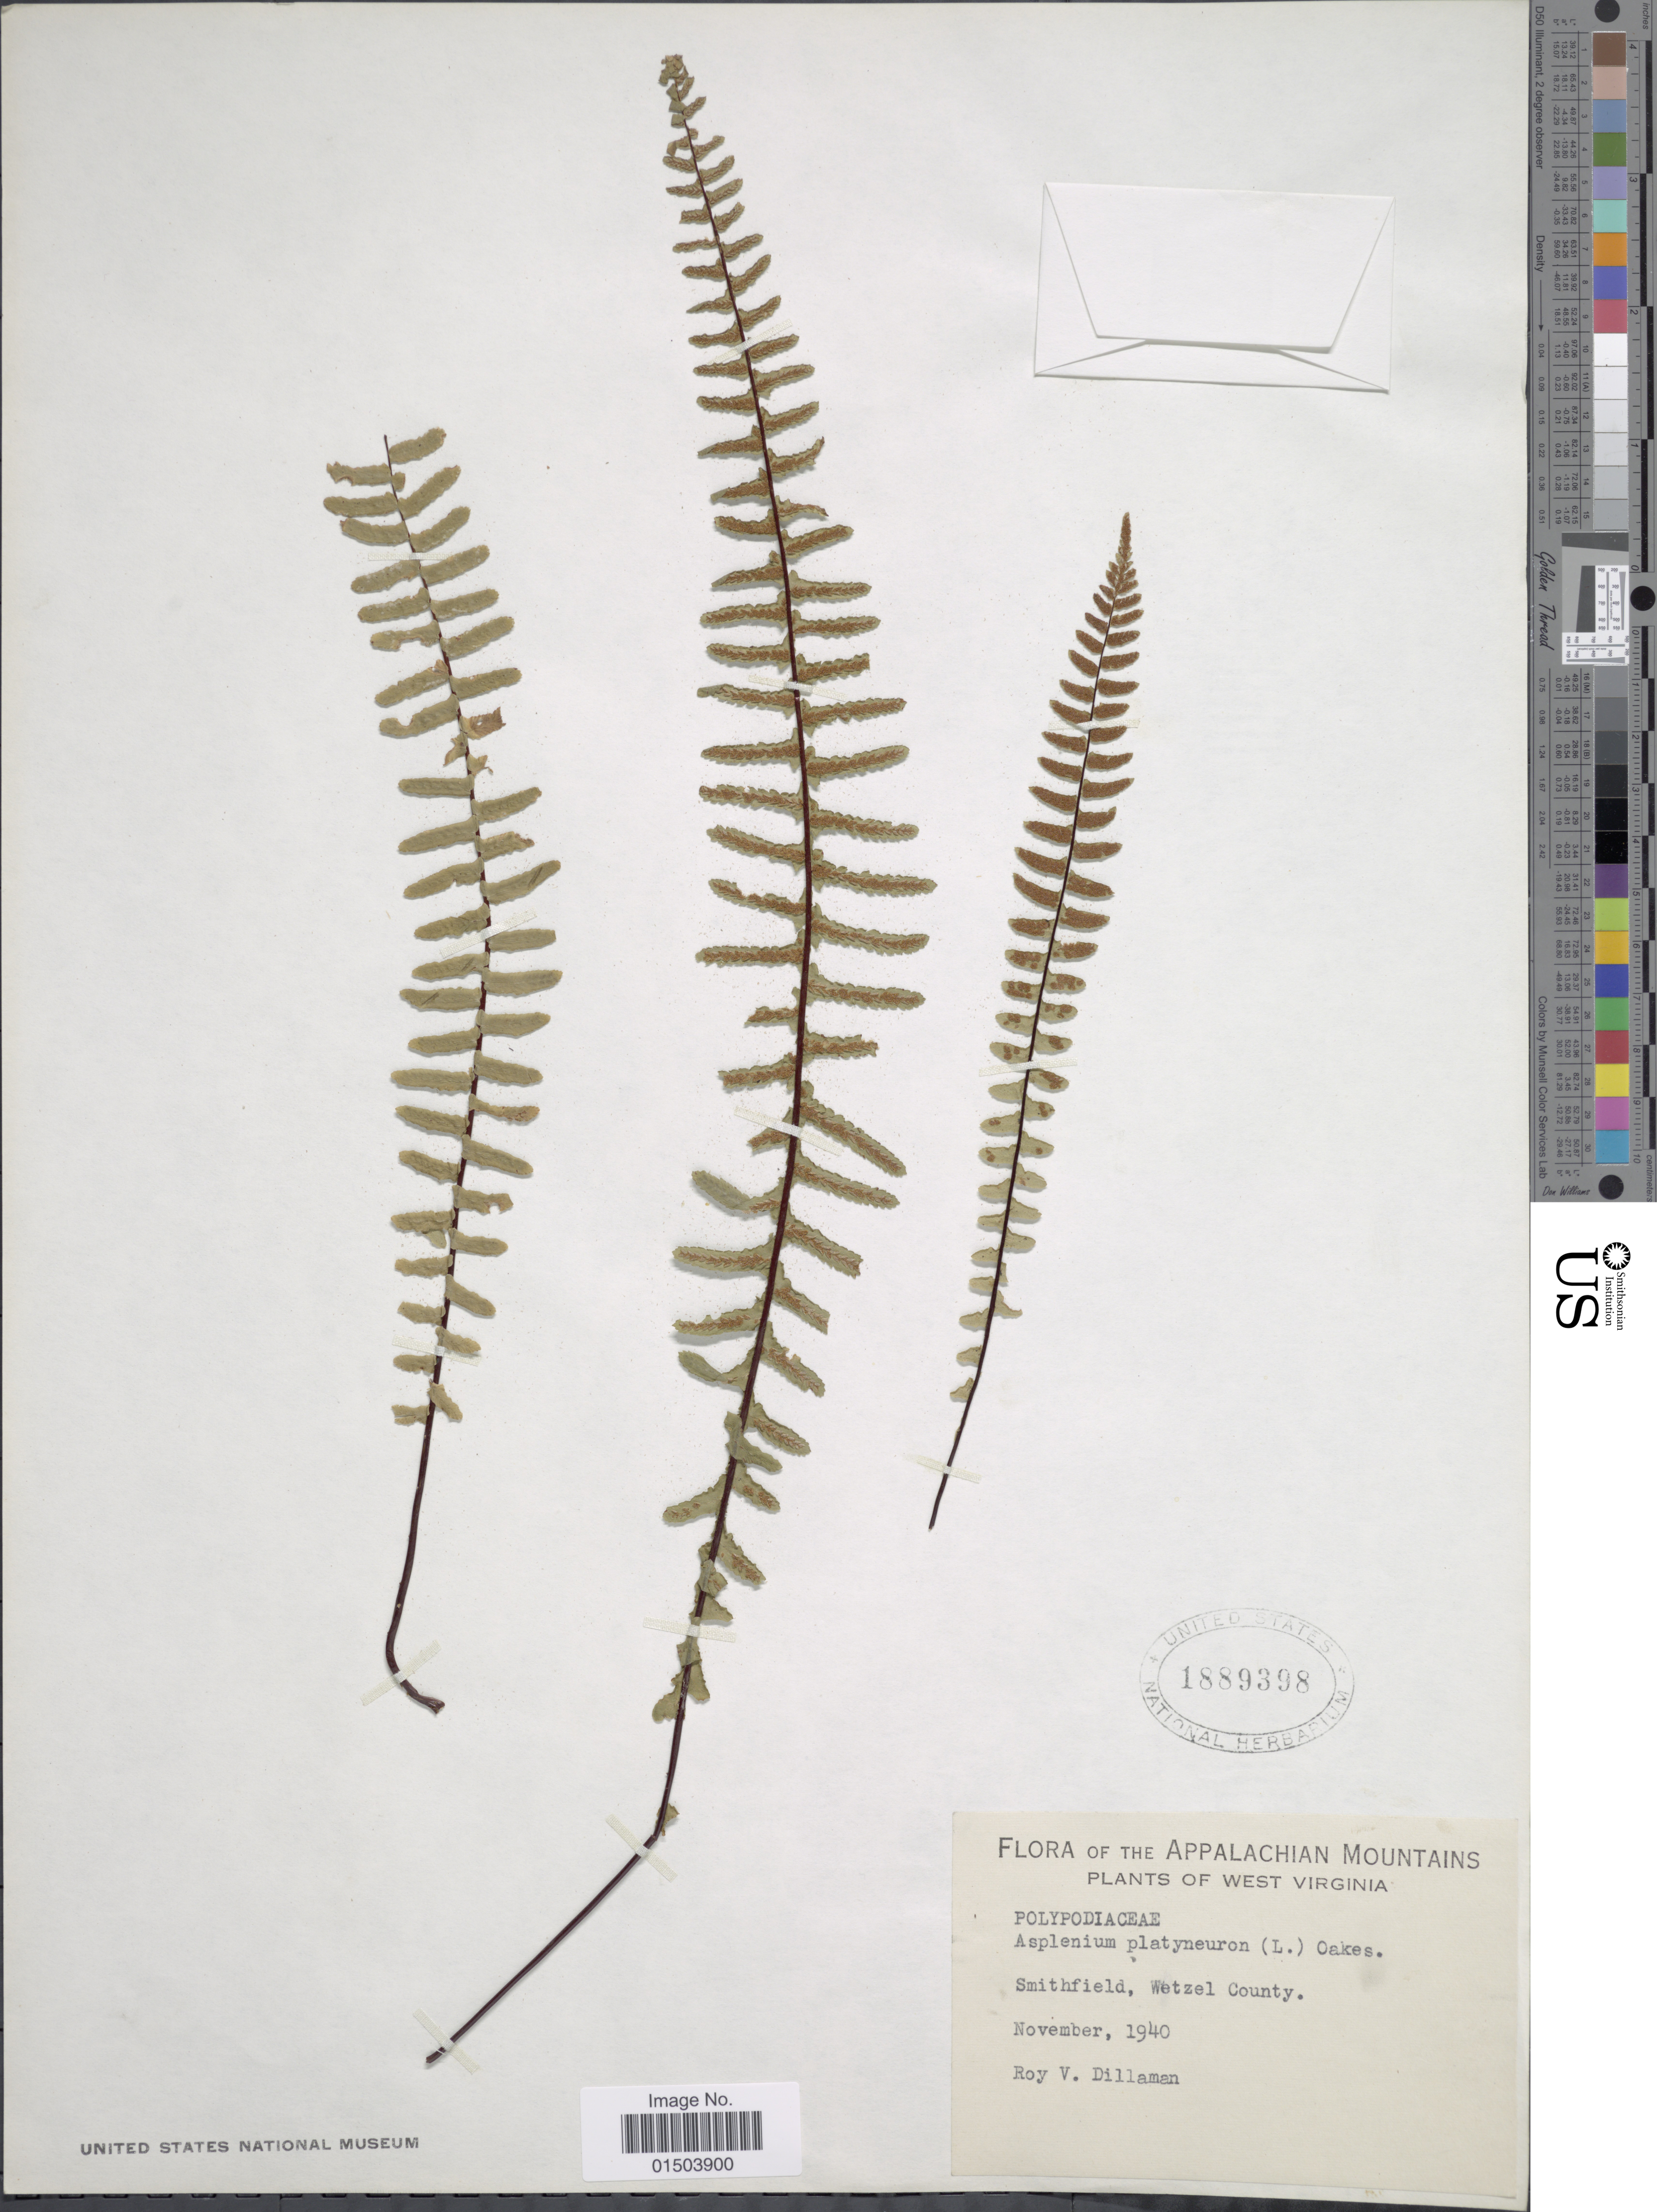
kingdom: Plantae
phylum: Tracheophyta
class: Polypodiopsida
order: Polypodiales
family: Aspleniaceae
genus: Asplenium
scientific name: Asplenium platyneuron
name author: (L.) Britton, Stearns & Poggenb.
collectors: R. Dillaman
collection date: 1940-11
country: United States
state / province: West Virginia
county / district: Wetzel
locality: Appalachian Mountains. Smithfield, Wetzel County.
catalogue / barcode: US 1889398